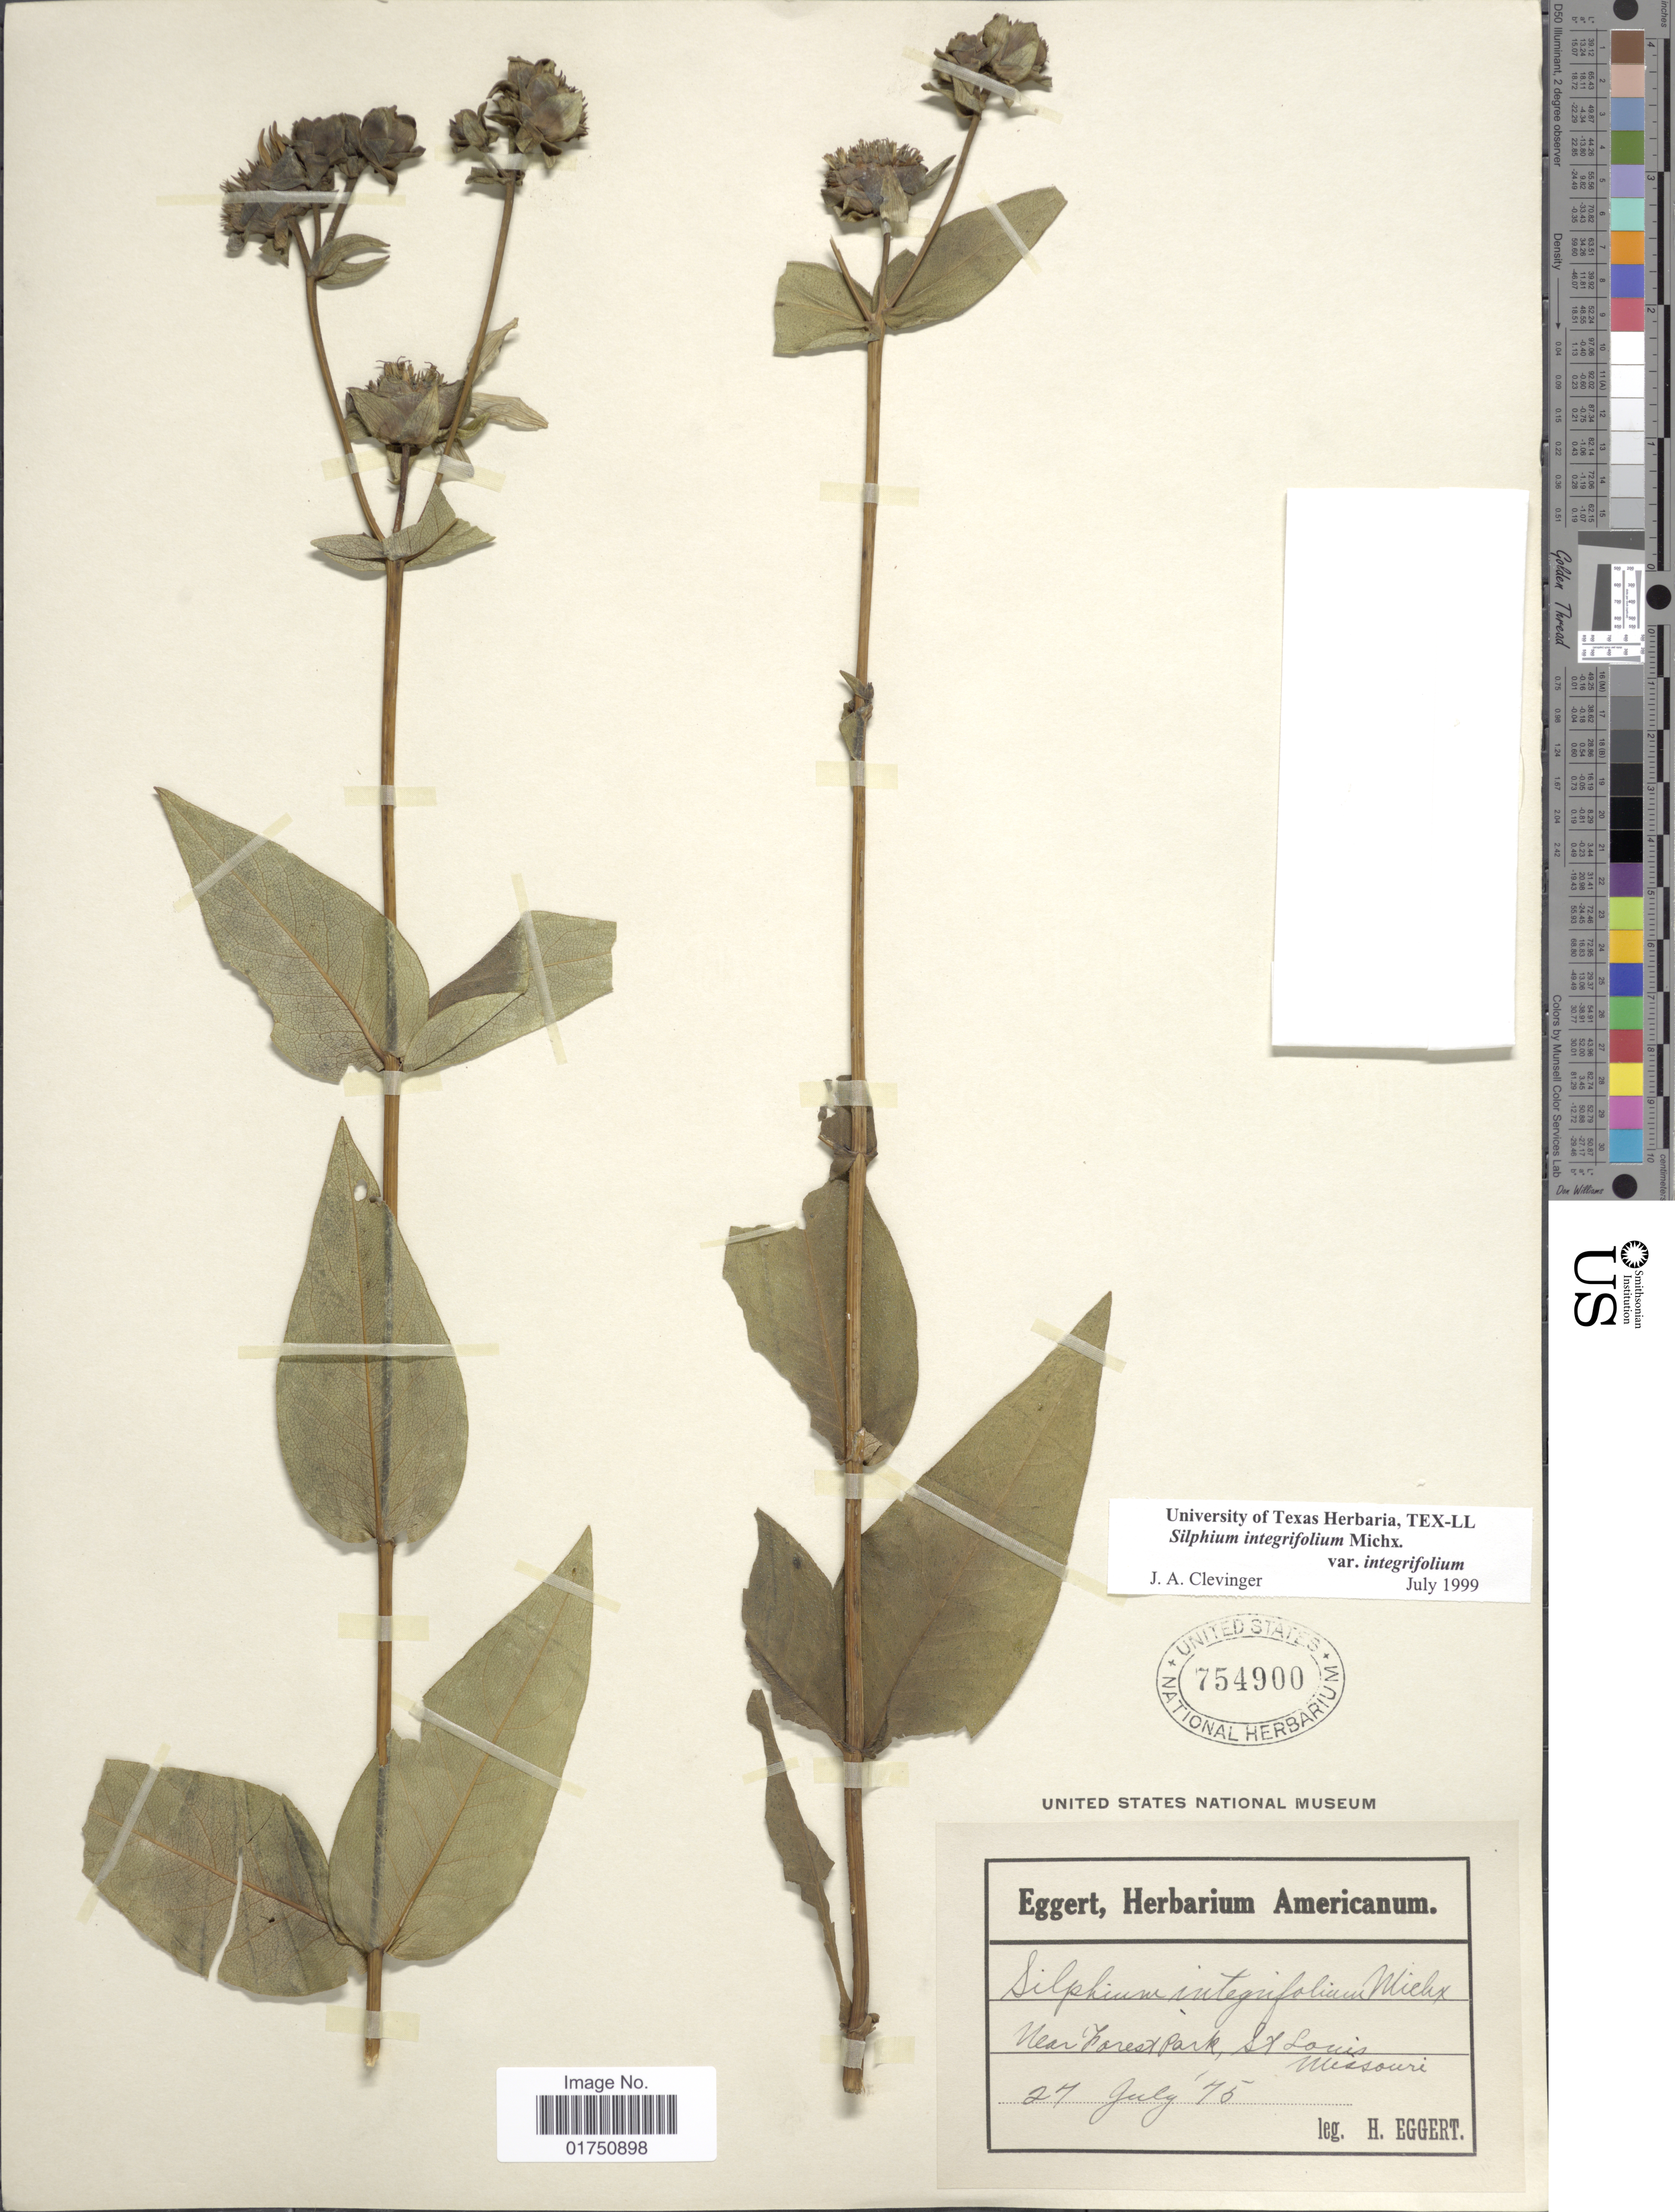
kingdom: Plantae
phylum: Tracheophyta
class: Magnoliopsida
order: Asterales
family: Asteraceae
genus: Silphium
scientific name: Silphium integrifolium var. integrifolium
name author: Michx.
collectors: H. Eggert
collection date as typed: Transcribed d/m/y: 27/7/75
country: United States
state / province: Missouri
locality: Near Forest Park, St. Louis, Missouri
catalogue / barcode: US 754900